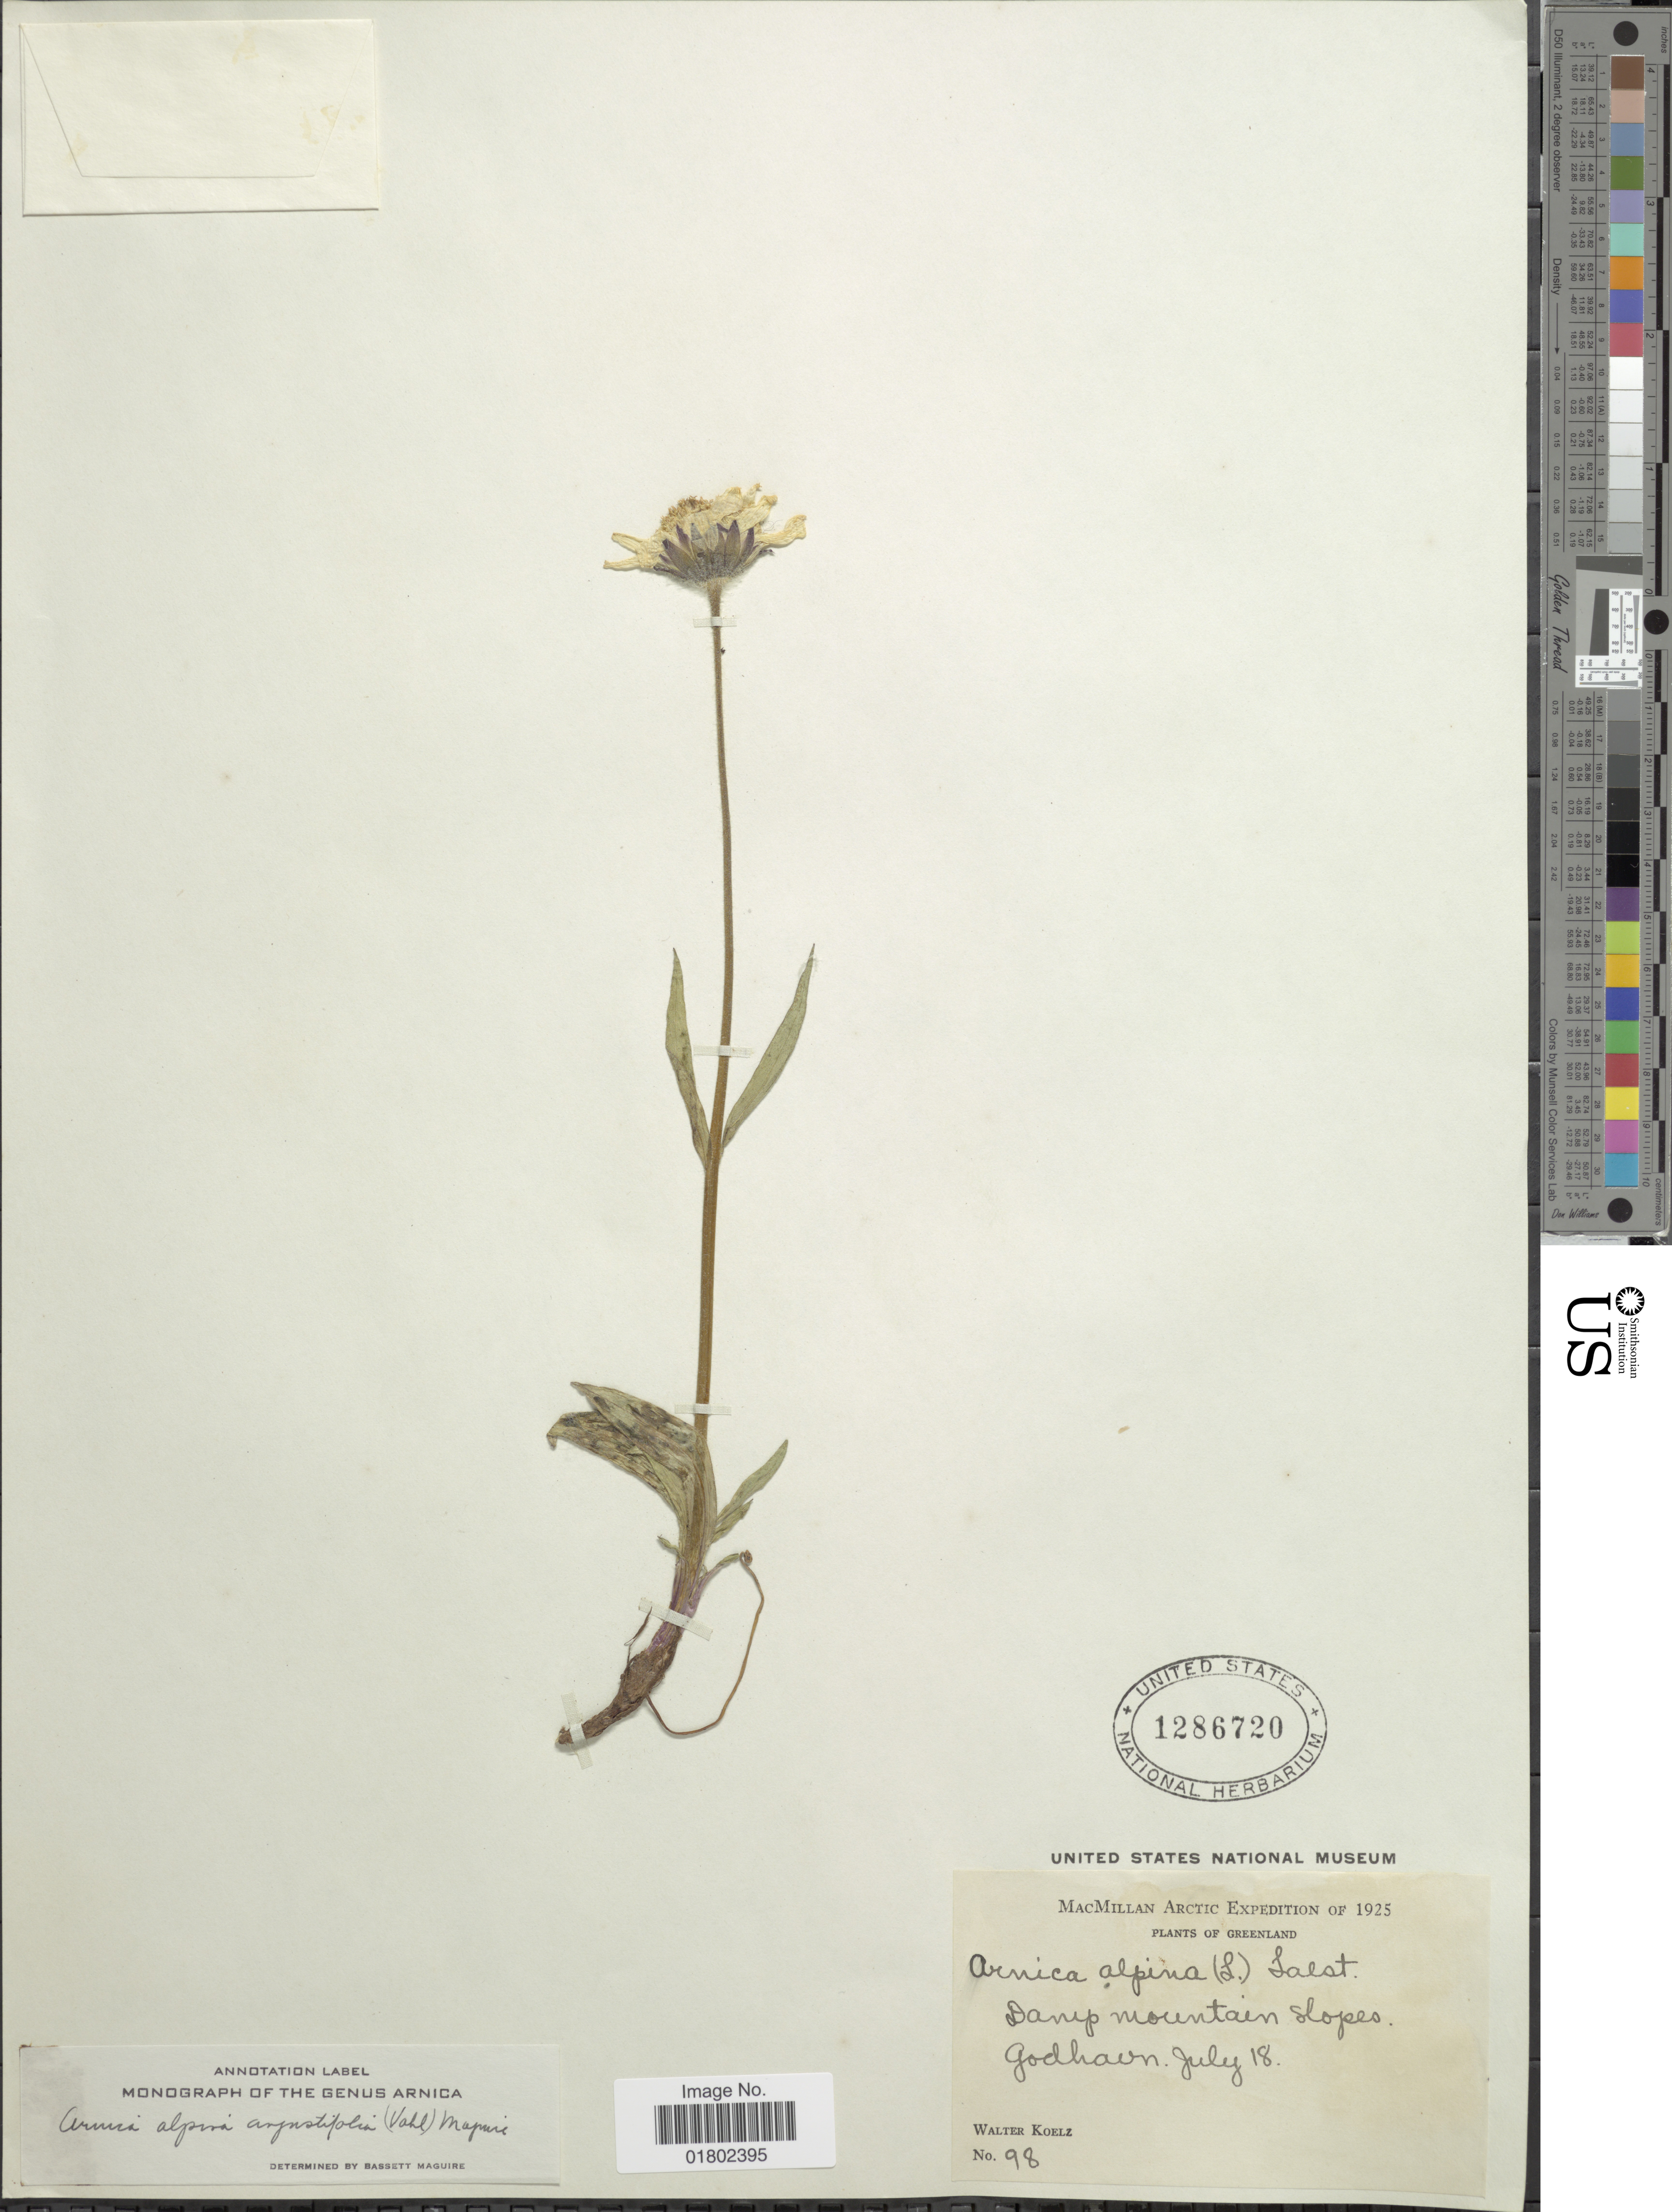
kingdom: Plantae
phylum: Tracheophyta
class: Magnoliopsida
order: Asterales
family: Asteraceae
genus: Arnica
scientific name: Arnica alpina var. angustifolia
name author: (Vahl) Maguire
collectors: W. N. Koelz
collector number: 98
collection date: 1925-07-18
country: Greenland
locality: MacMilland Arctic, Godhaun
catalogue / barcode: US 1286720